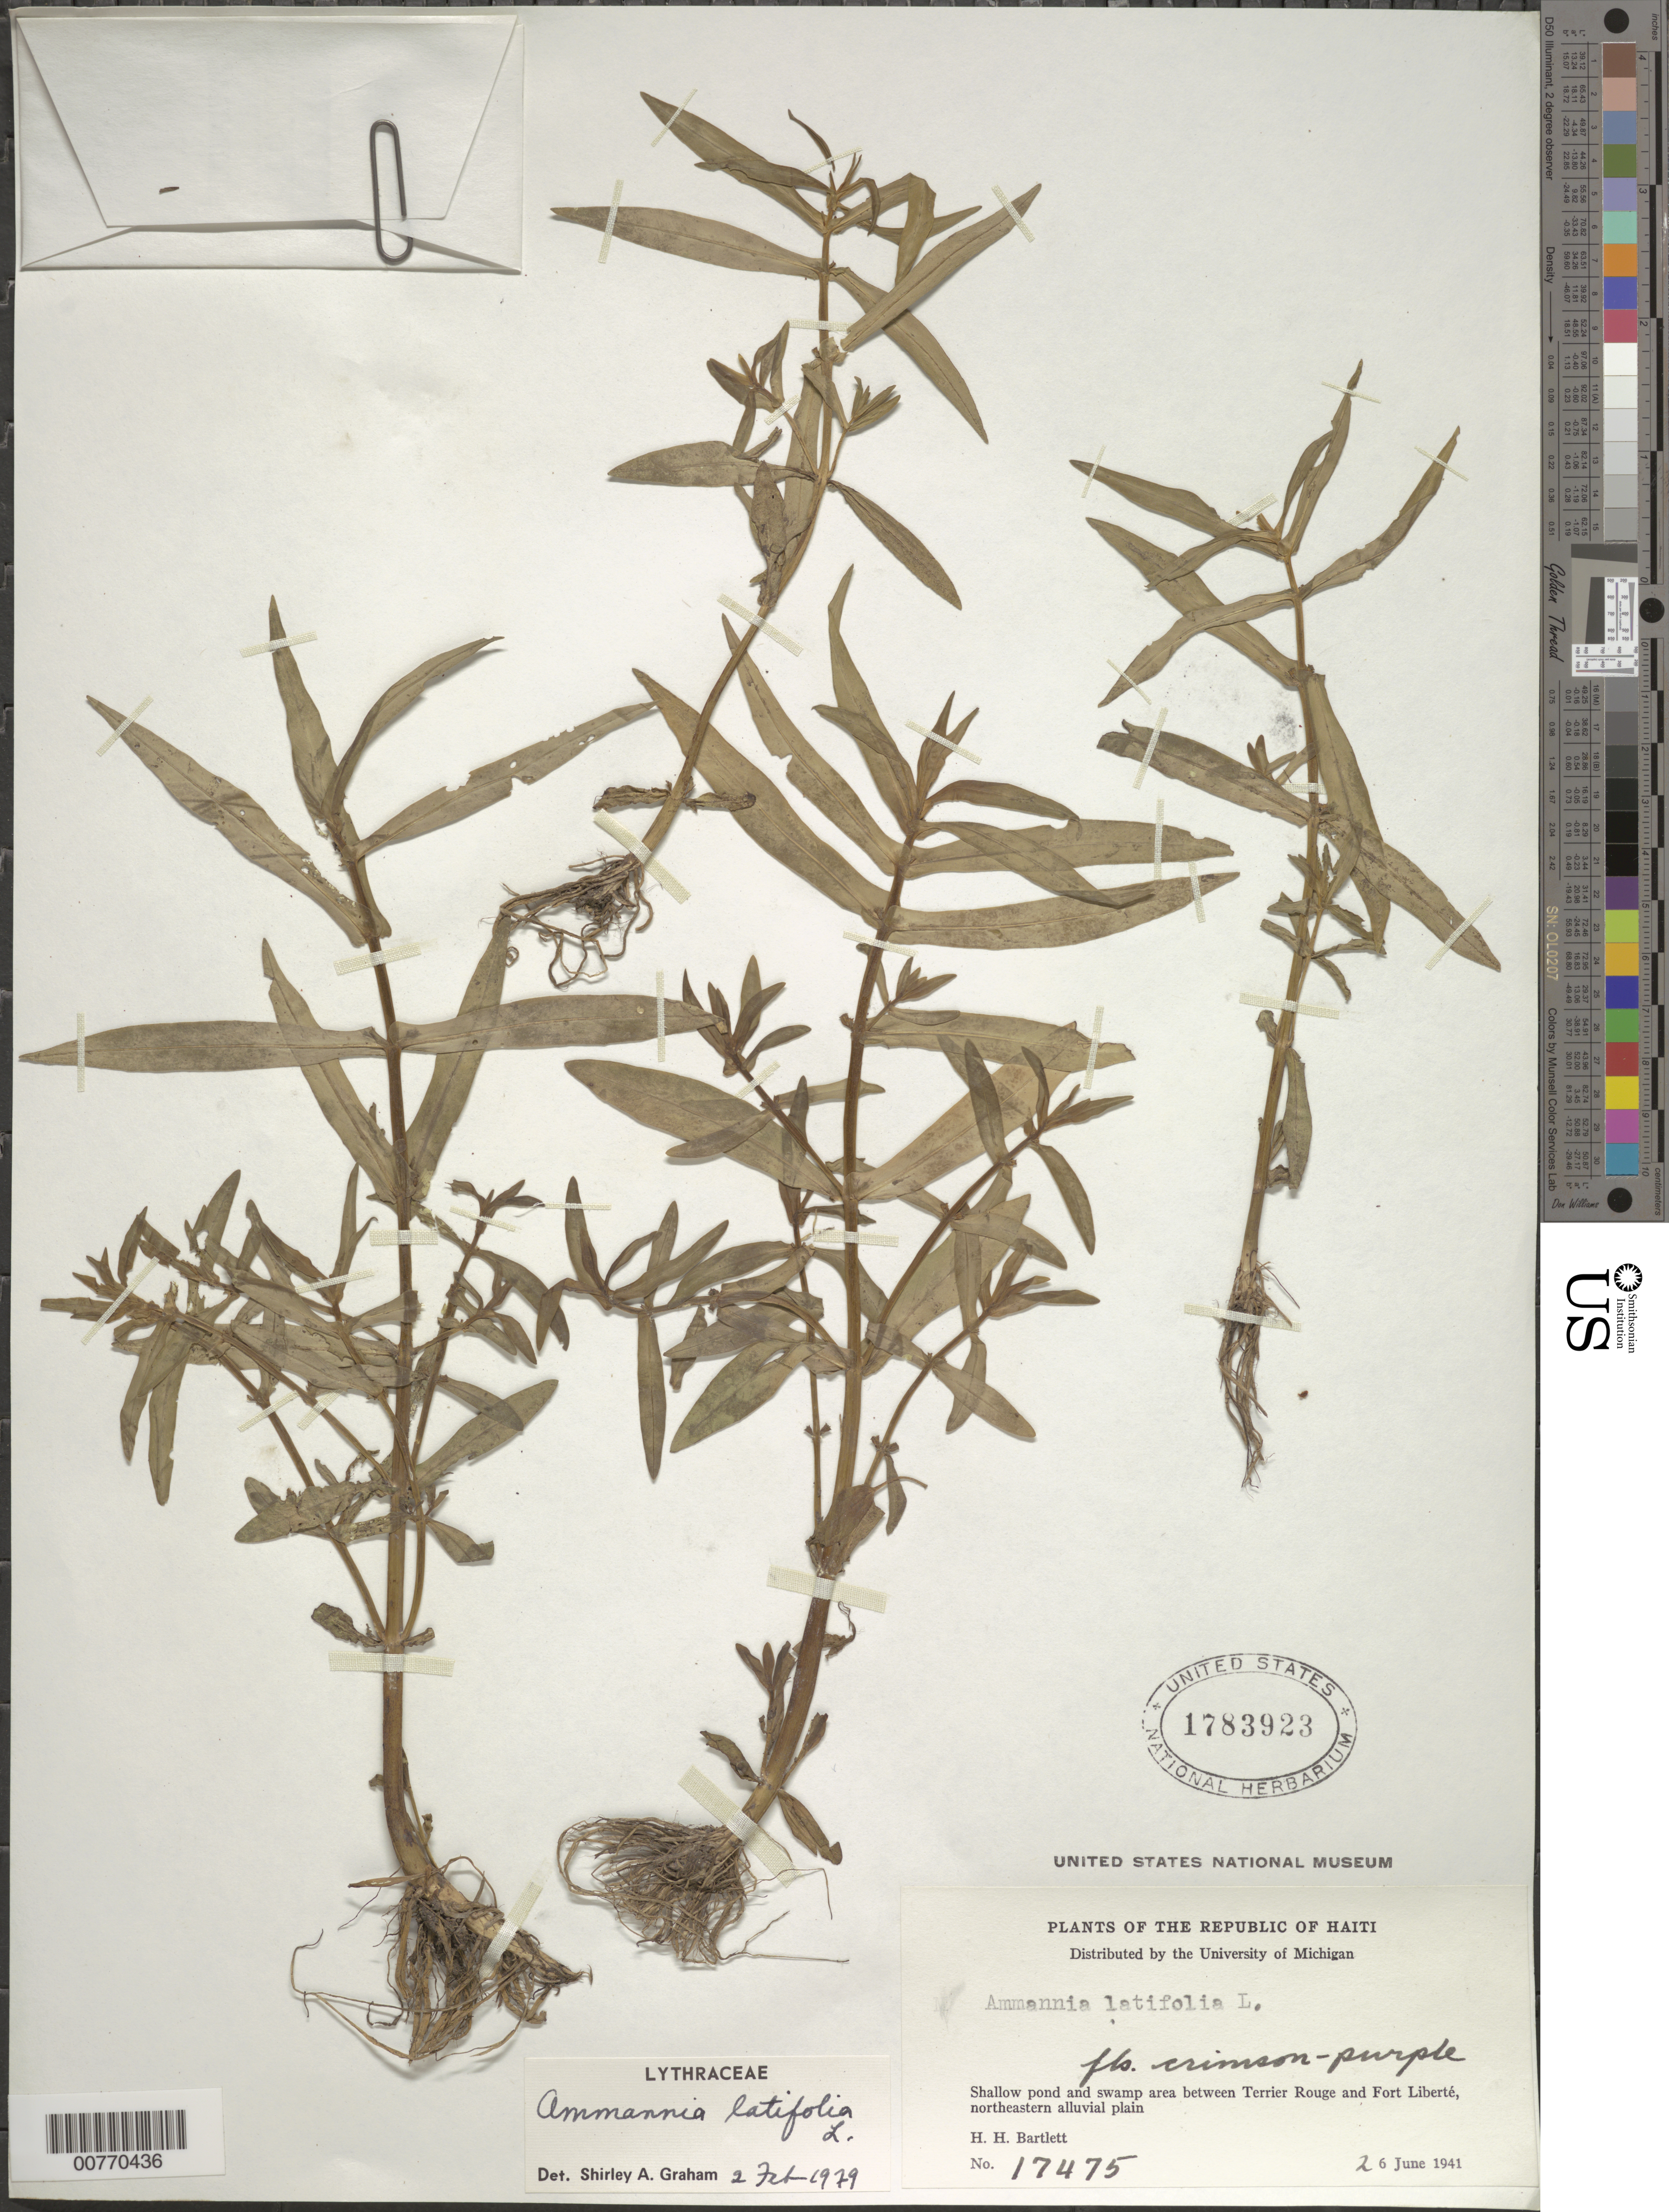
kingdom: Plantae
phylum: Tracheophyta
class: Magnoliopsida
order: Myrtales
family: Lythraceae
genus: Ammannia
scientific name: Ammannia latifolia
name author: L.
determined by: Graham, Shirley Ann Tousch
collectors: H. H. Bartlett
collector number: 17475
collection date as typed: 26 Jun 1941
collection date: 1941-06-26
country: Haiti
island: Hispaniola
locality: Between Terrier Rouge and Fort Liberté, northeastern alluvial plain.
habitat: Shallow pond and swamp area.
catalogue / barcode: US 1783923